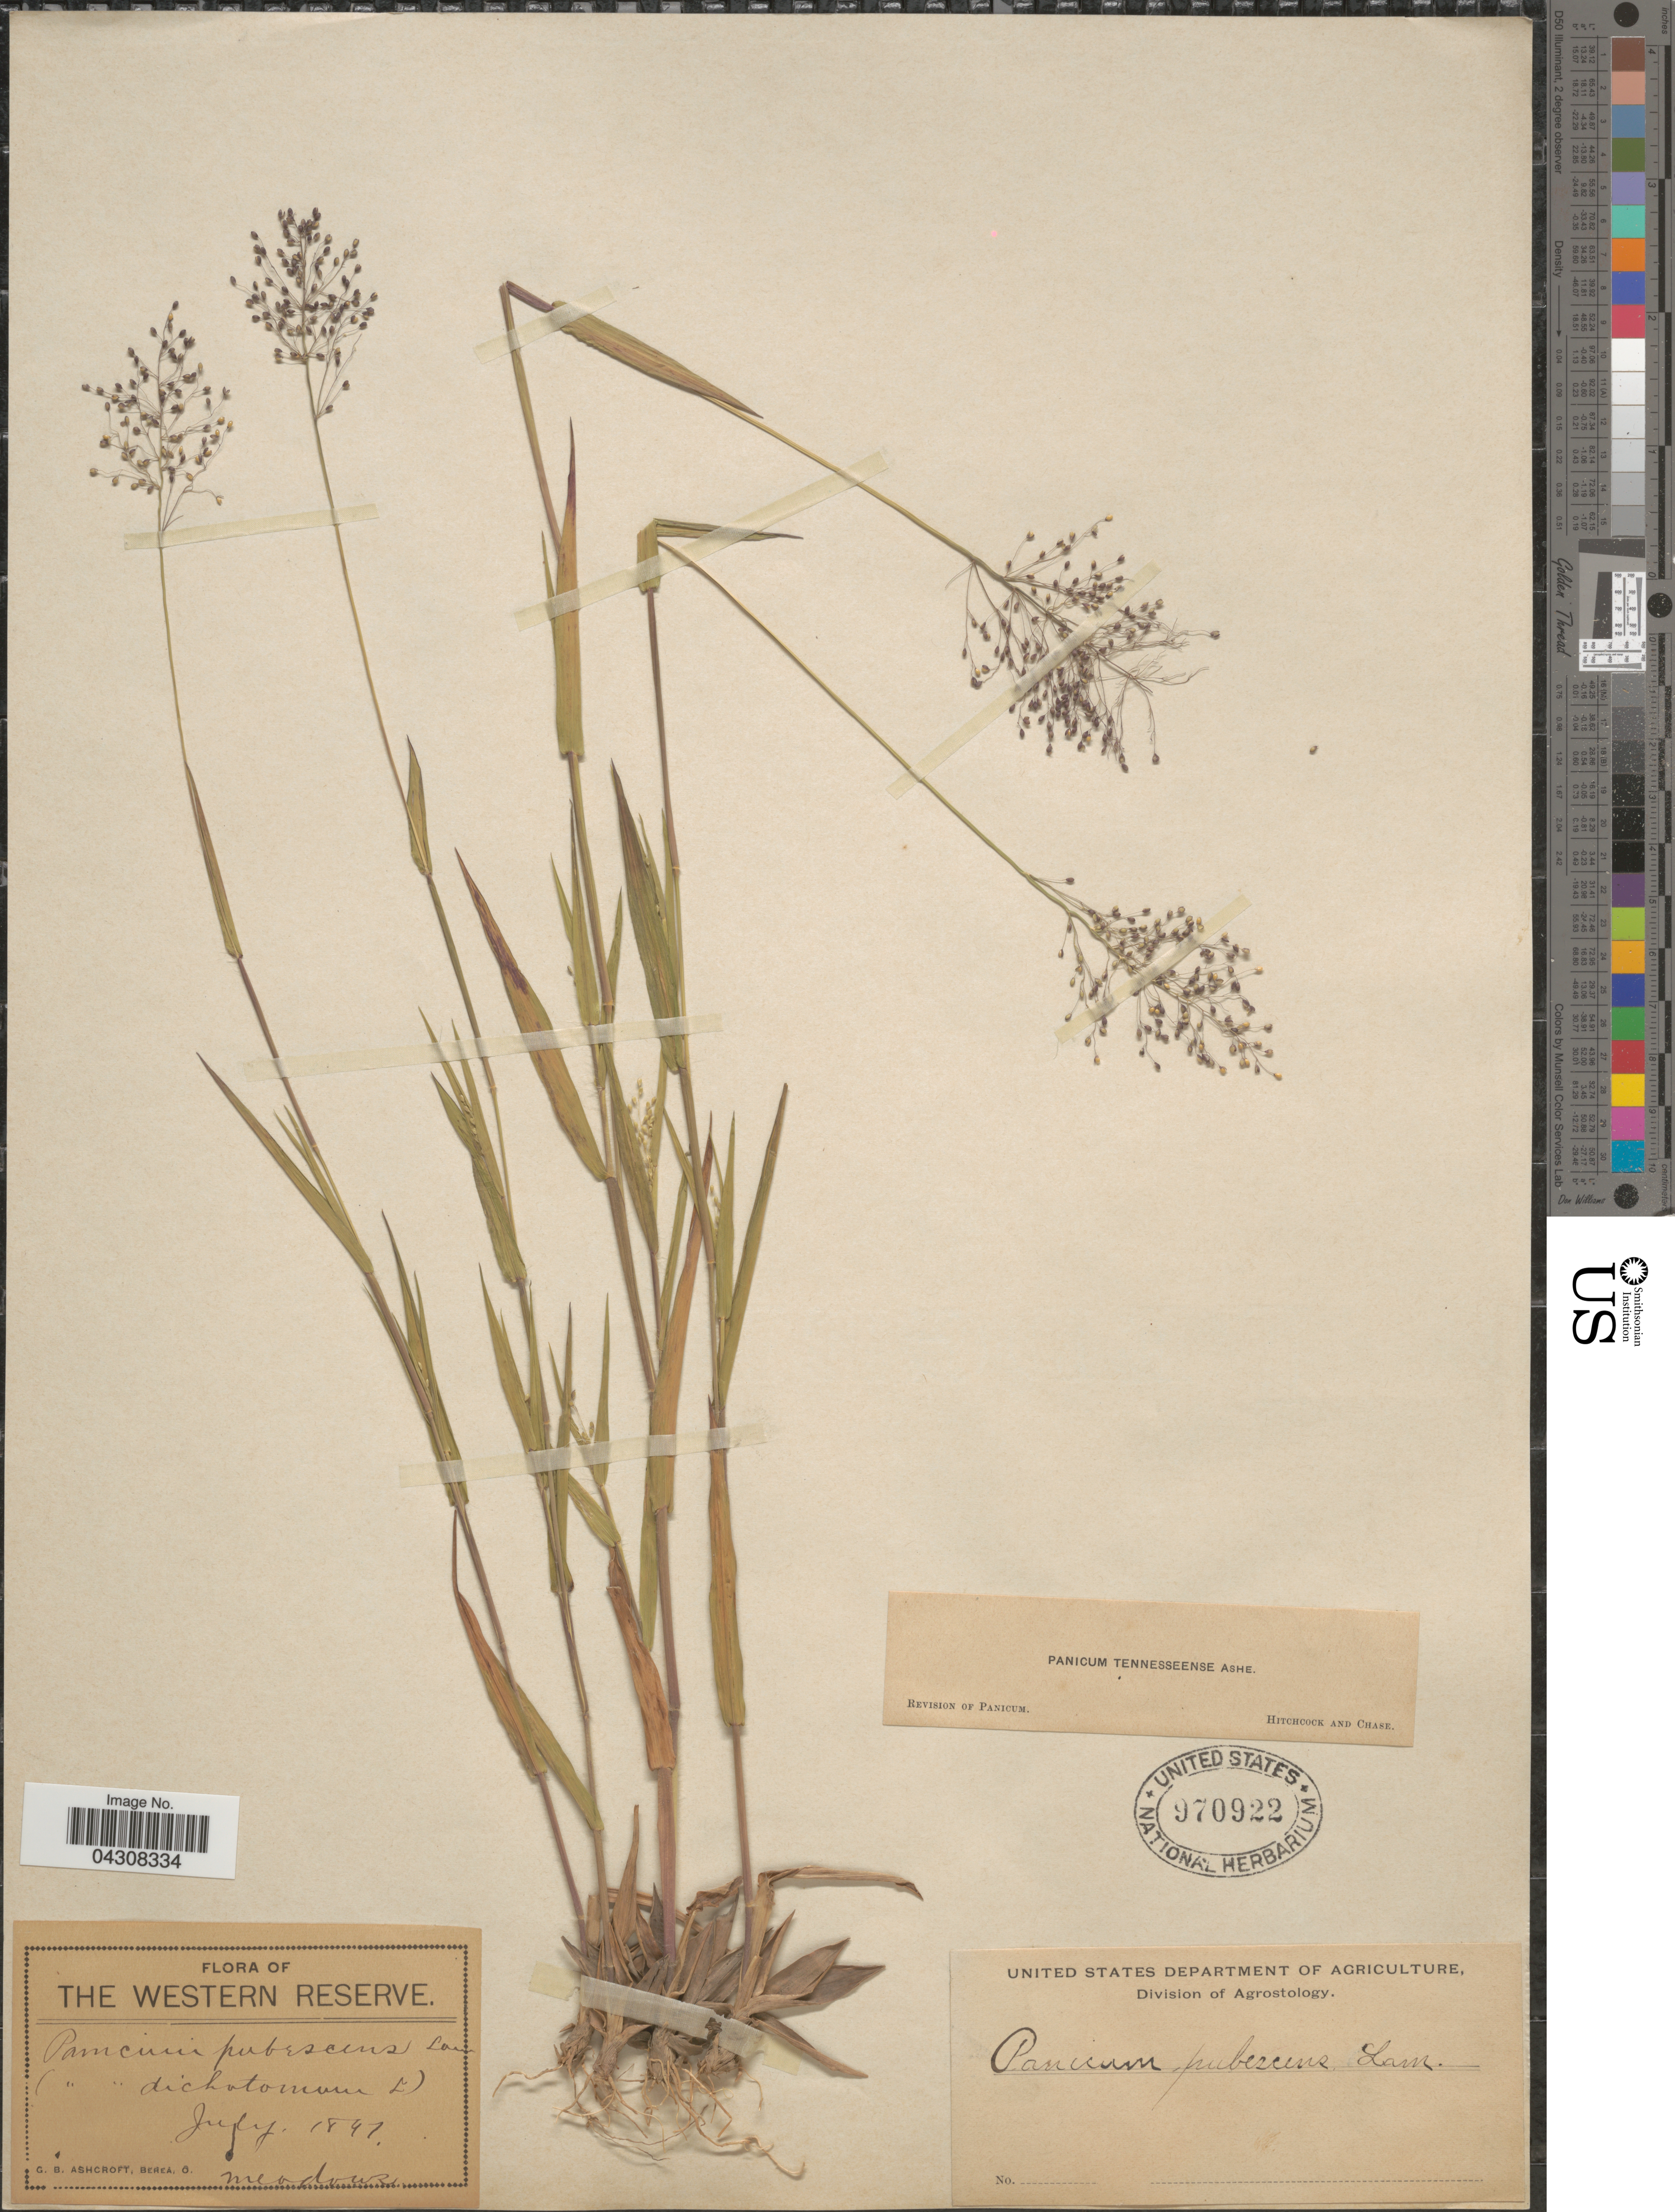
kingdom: Plantae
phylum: Tracheophyta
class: Liliopsida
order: Poales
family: Poaceae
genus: Dichanthelium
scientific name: Dichanthelium acuminatum var. acuminatum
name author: (Sw.) Gould & C.A. Clark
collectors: G. Ashcroft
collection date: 1897-07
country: United States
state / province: Ohio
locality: The Western Reserve.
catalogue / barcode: US 970922